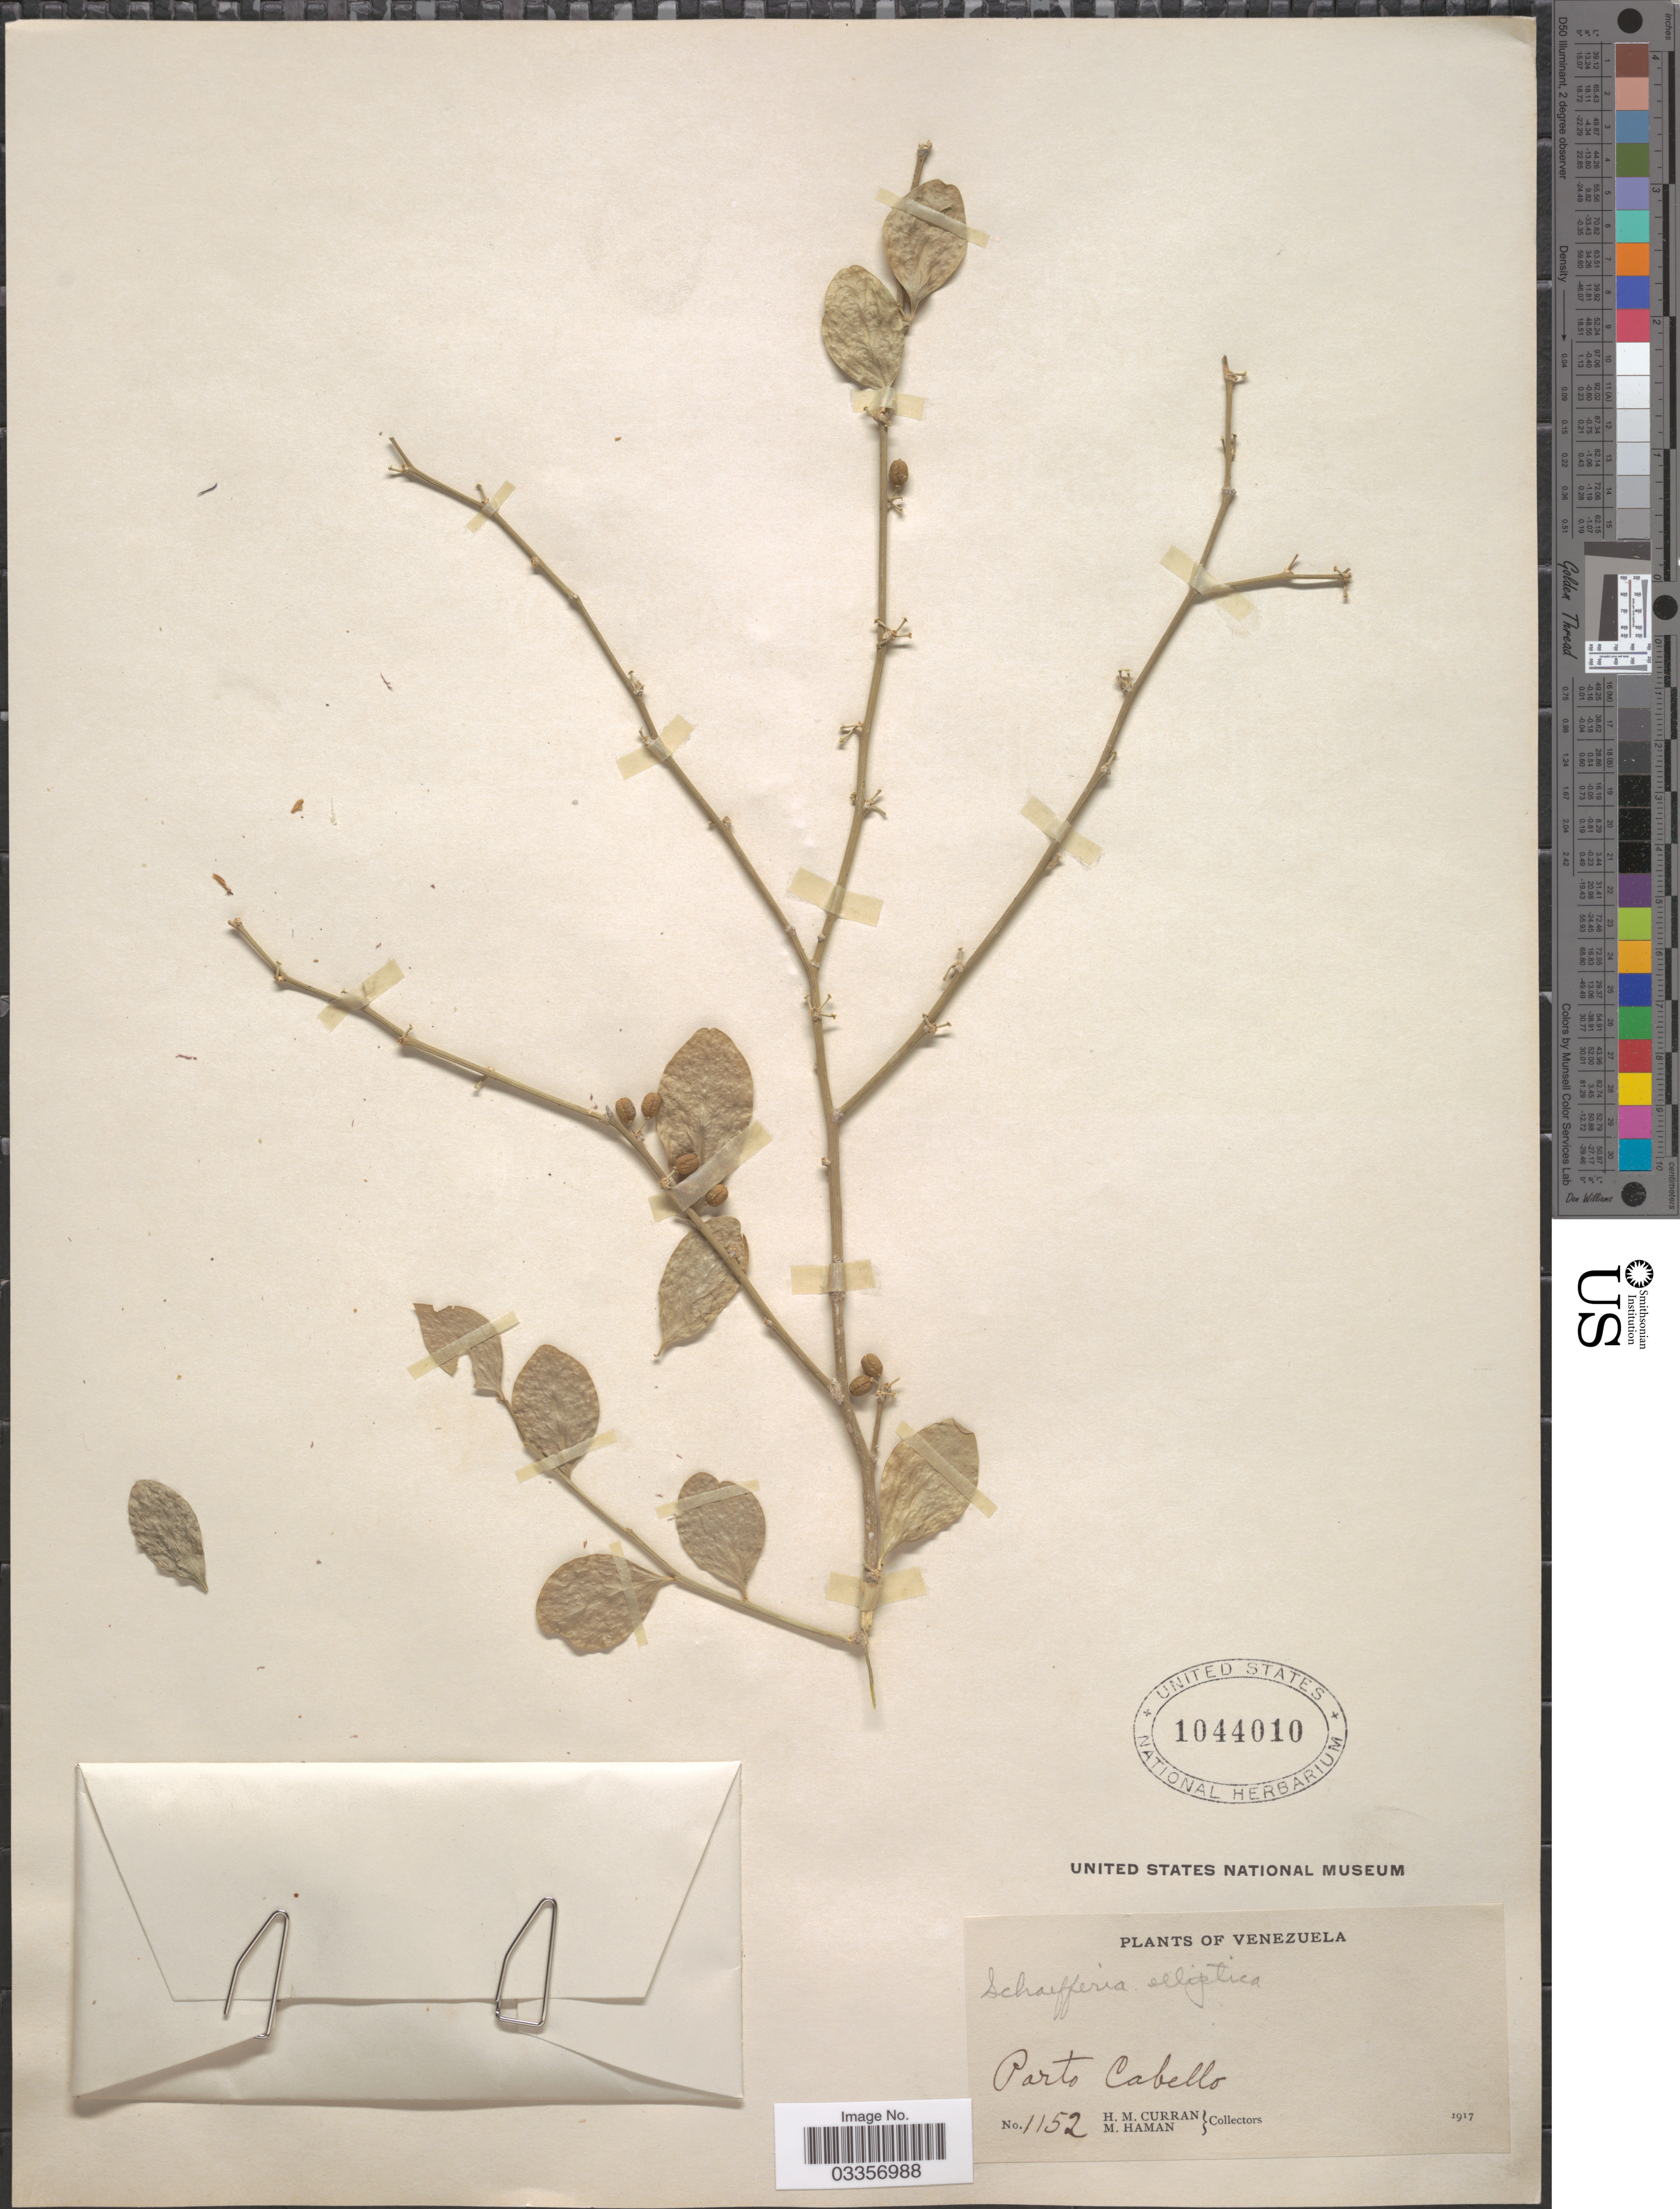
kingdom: Plantae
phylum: Tracheophyta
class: Magnoliopsida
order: Celastrales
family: Celastraceae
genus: Schaefferia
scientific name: Schaefferia frutescens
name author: Jacq.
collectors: H. M. Curran & M. Haman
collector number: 1152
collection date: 1917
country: Venezuela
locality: Porto Cabello.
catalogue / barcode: US 1044010